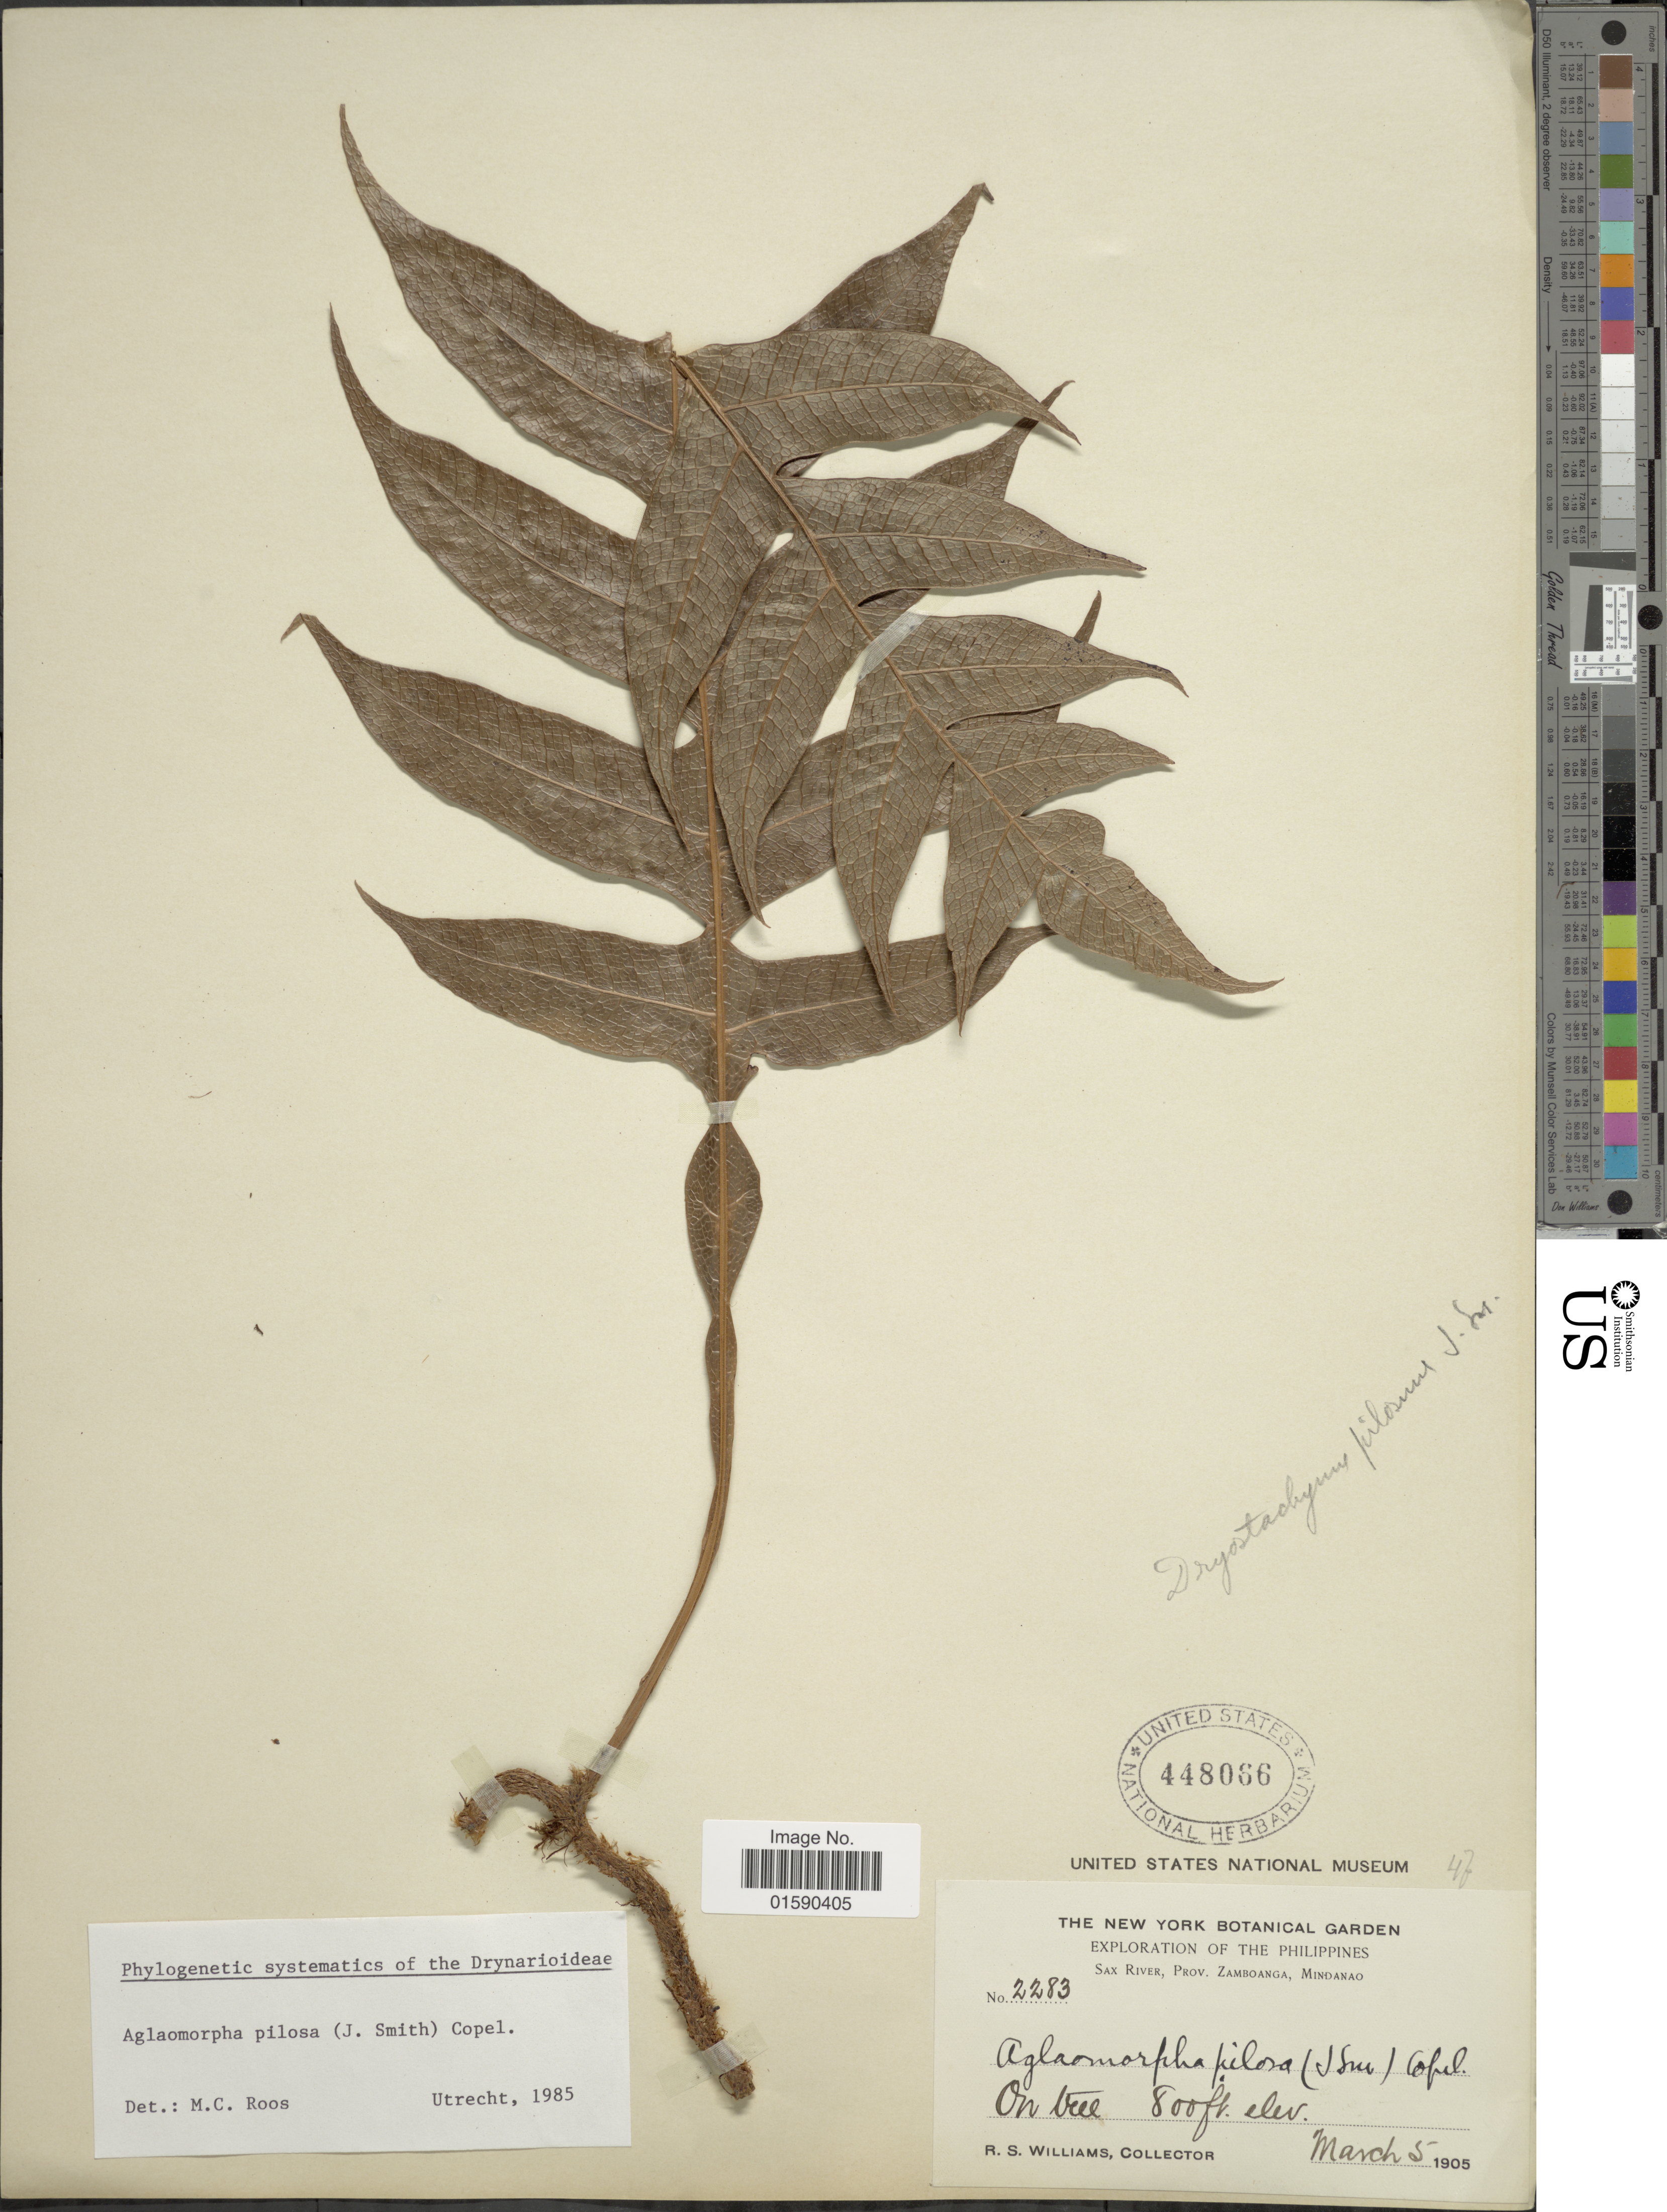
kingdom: Plantae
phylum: Tracheophyta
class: Polypodiopsida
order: Polypodiales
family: Polypodiaceae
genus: Aglaomorpha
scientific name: Aglaomorpha pilosa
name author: Copel.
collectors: R. S. Williams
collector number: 2283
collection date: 1905-03-05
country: Philippines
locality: Sax River, Prov. Zamboanga, Mindanao.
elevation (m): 244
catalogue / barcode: US 448066